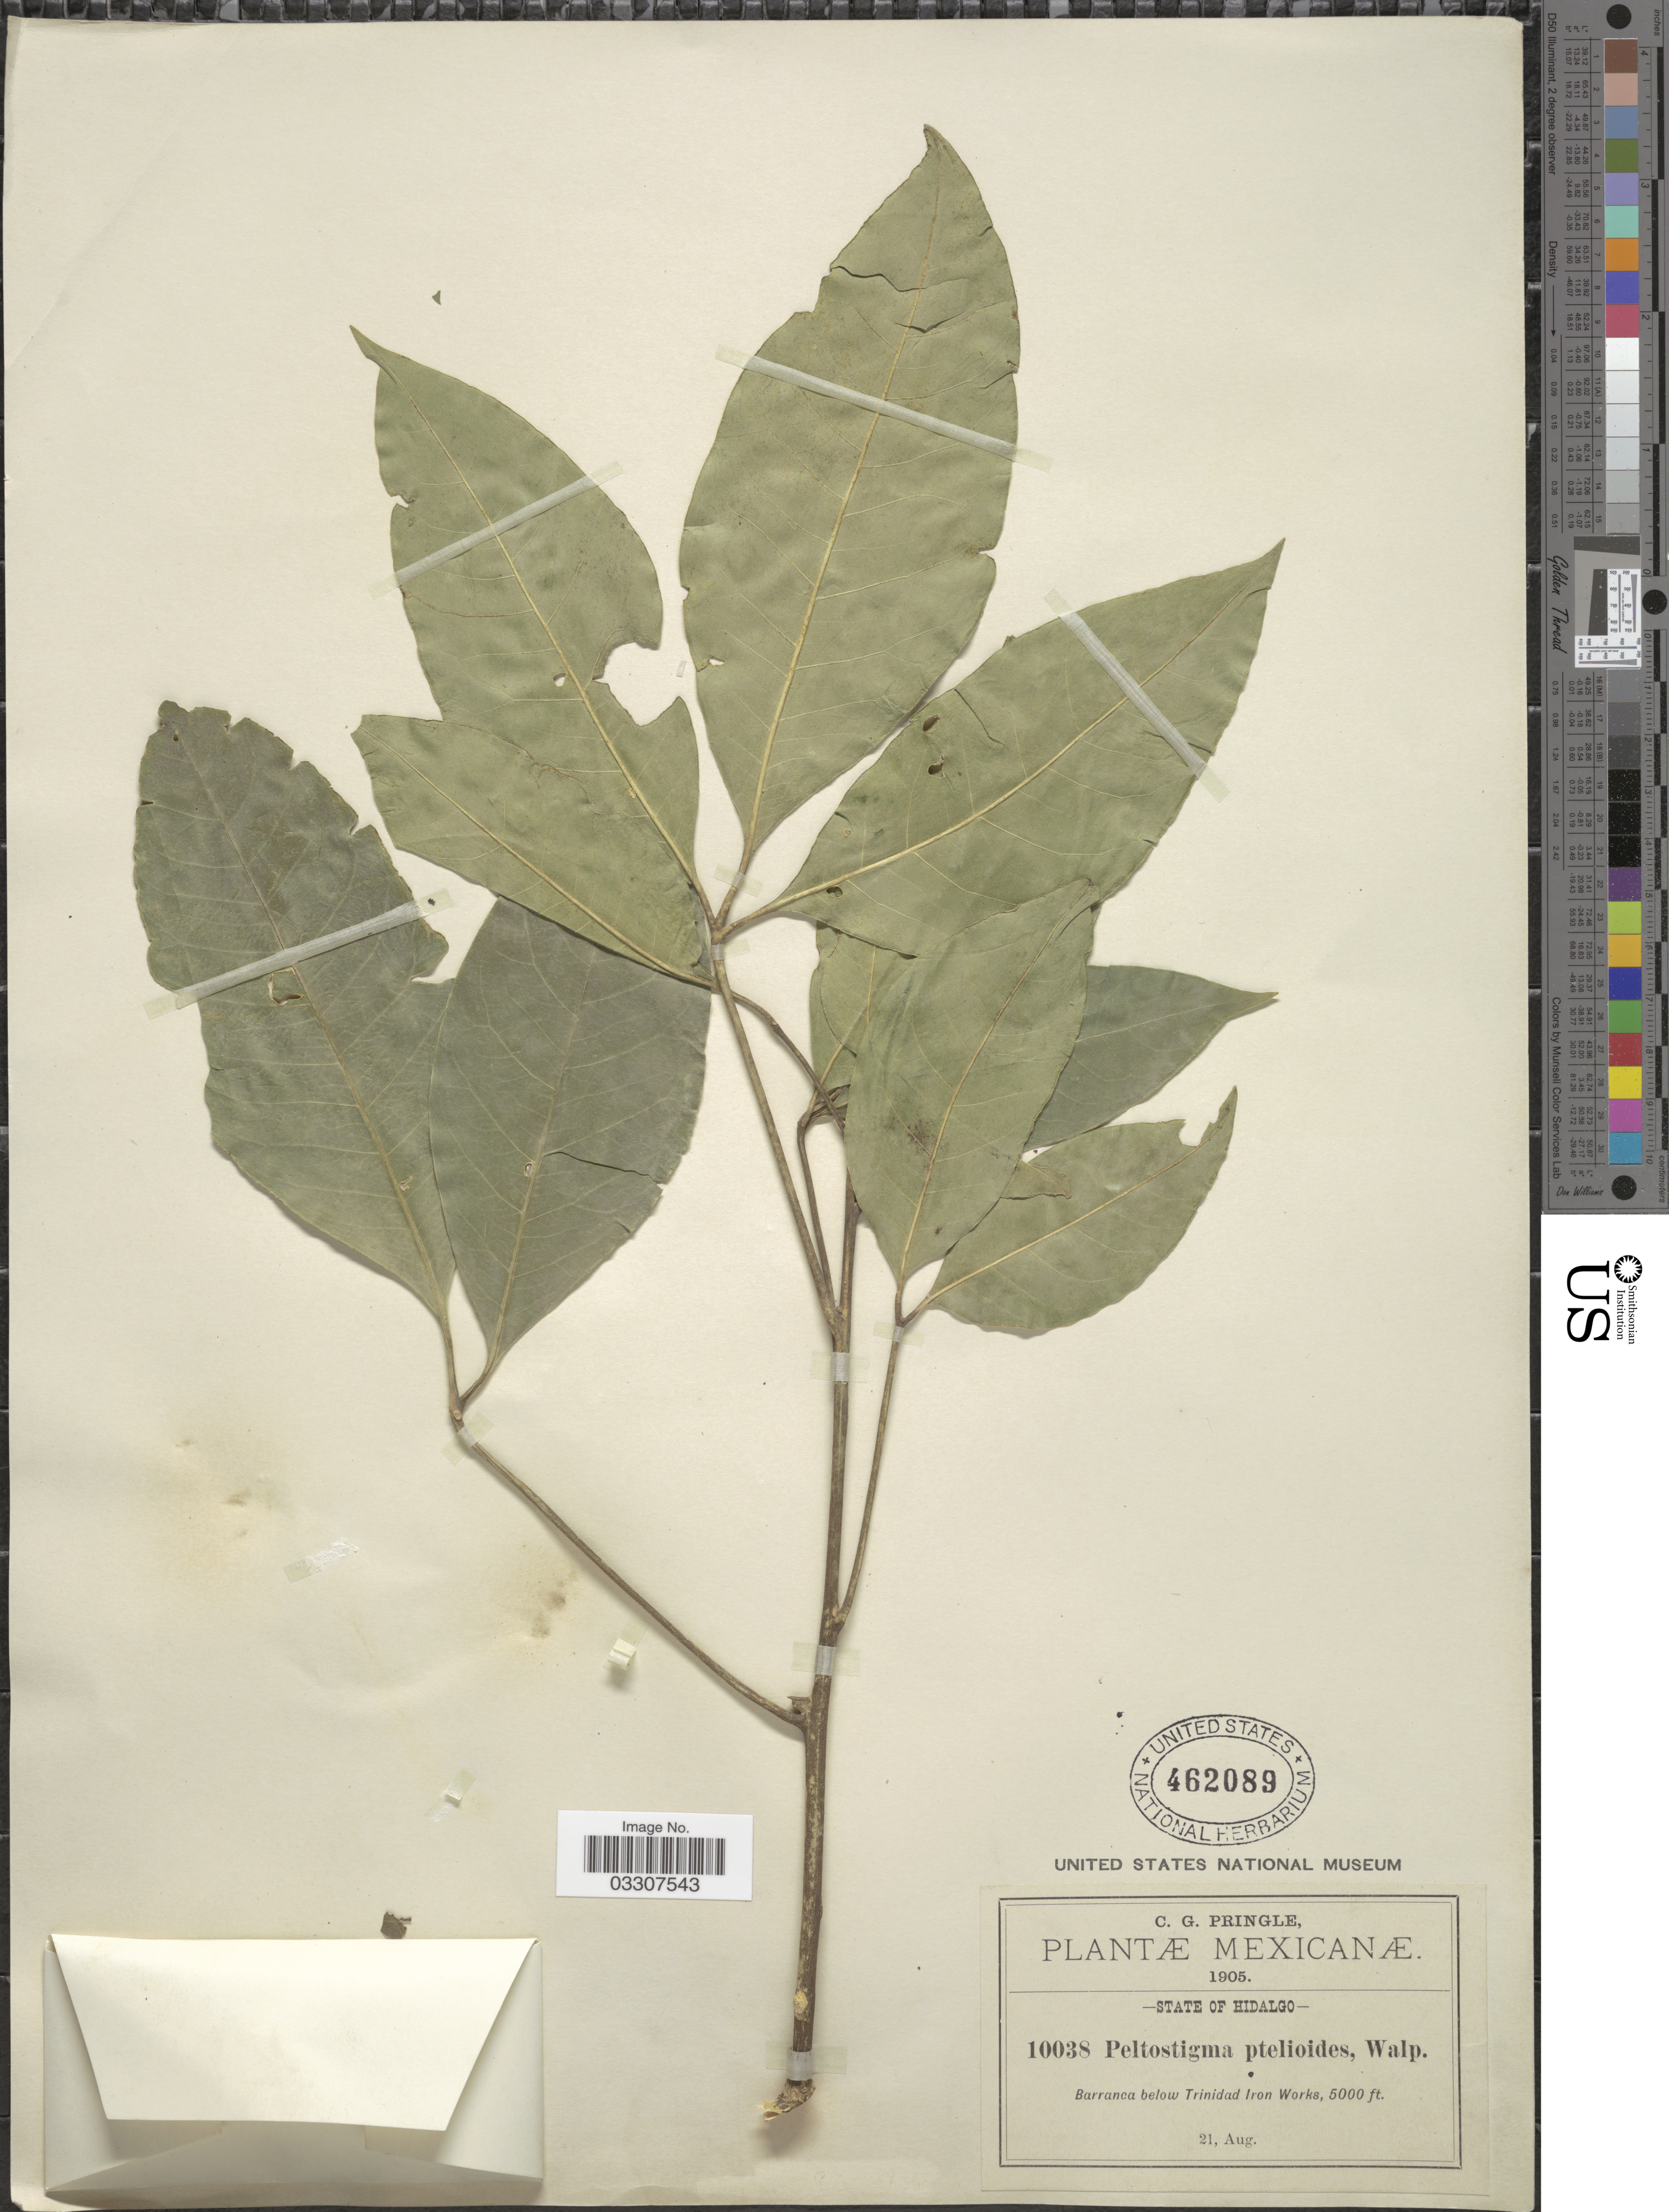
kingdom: Plantae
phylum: Tracheophyta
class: Magnoliopsida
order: Sapindales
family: Rutaceae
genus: Peltostigma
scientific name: Peltostigma pteleoides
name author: (Hook.) Walp.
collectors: C. G. Pringle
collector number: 10038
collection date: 1905-08-21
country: Mexico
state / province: Hidalgo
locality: Barranca below Trinidad Iron Works.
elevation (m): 1524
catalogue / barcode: US 462089